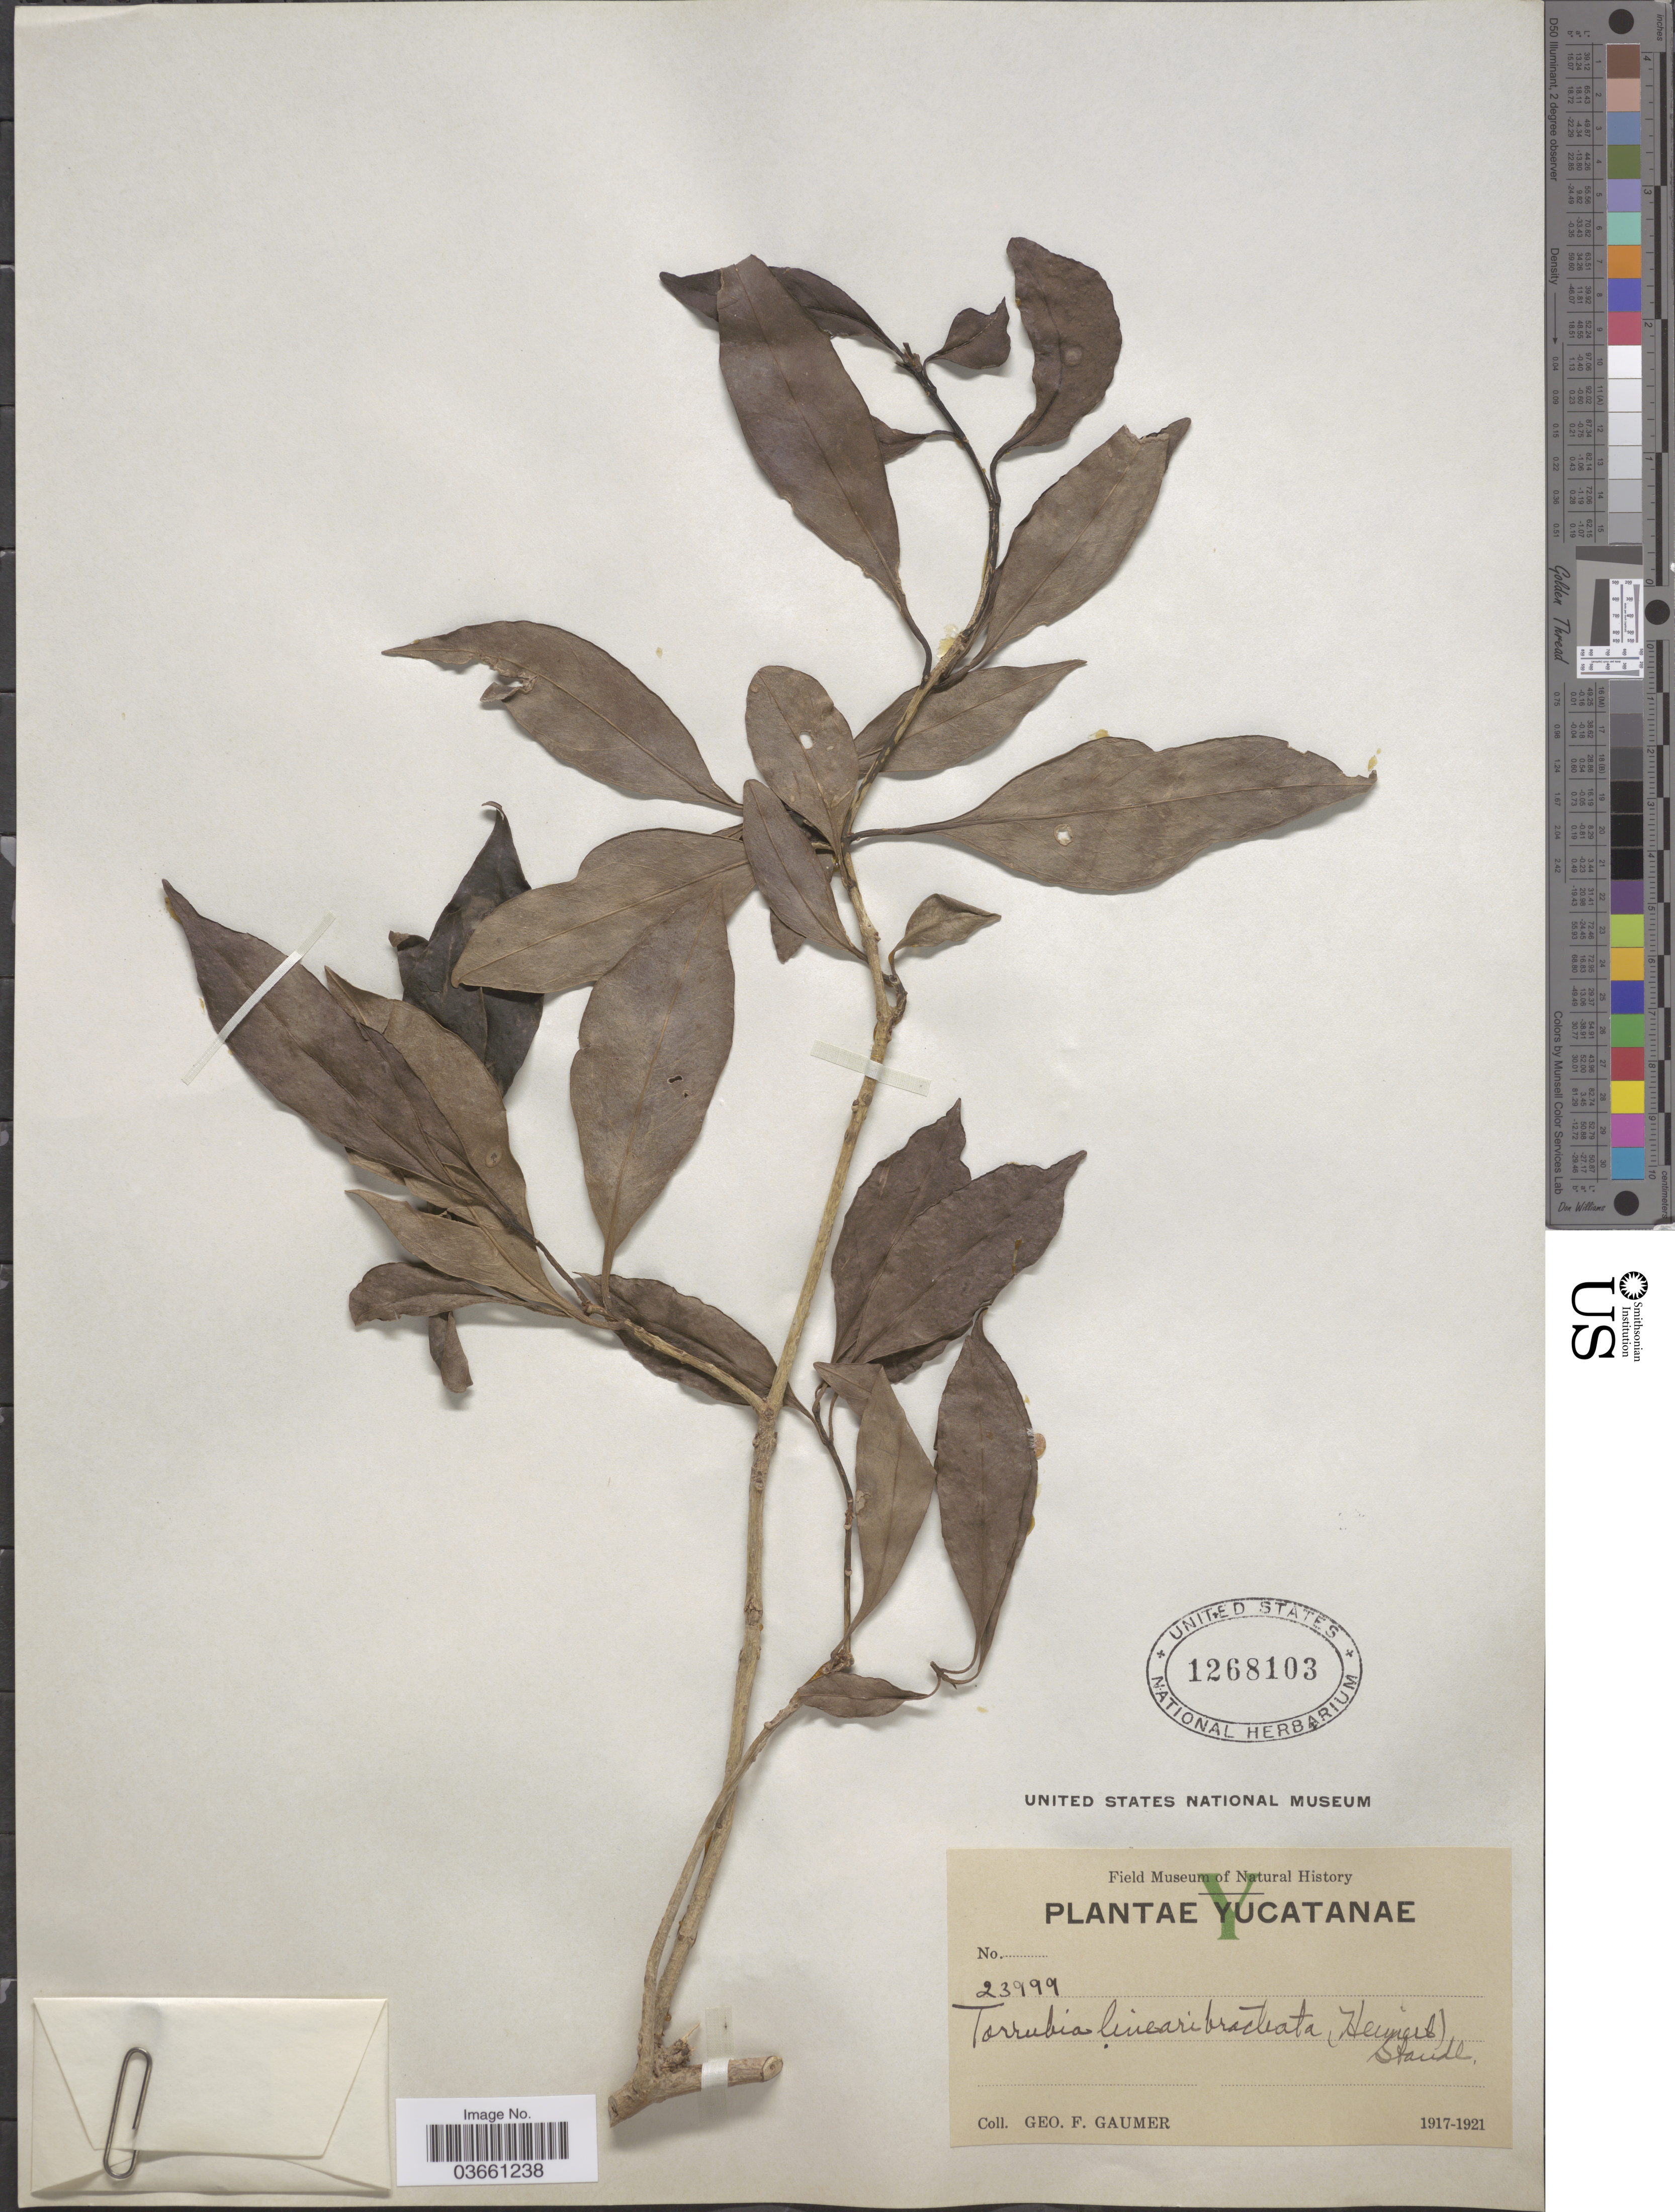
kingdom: Plantae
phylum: Tracheophyta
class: Magnoliopsida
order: Caryophyllales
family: Nyctaginaceae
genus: Guapira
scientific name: Guapira costaricana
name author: (Standl.) Woodson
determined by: Strong, Mark T., (BOT), Smithsonian Institution - National Museum of Natural History (UNITED STATES)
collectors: G. F. Gaumer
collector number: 23999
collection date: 1917/1921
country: Mexico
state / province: Yucatán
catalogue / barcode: US 1268103